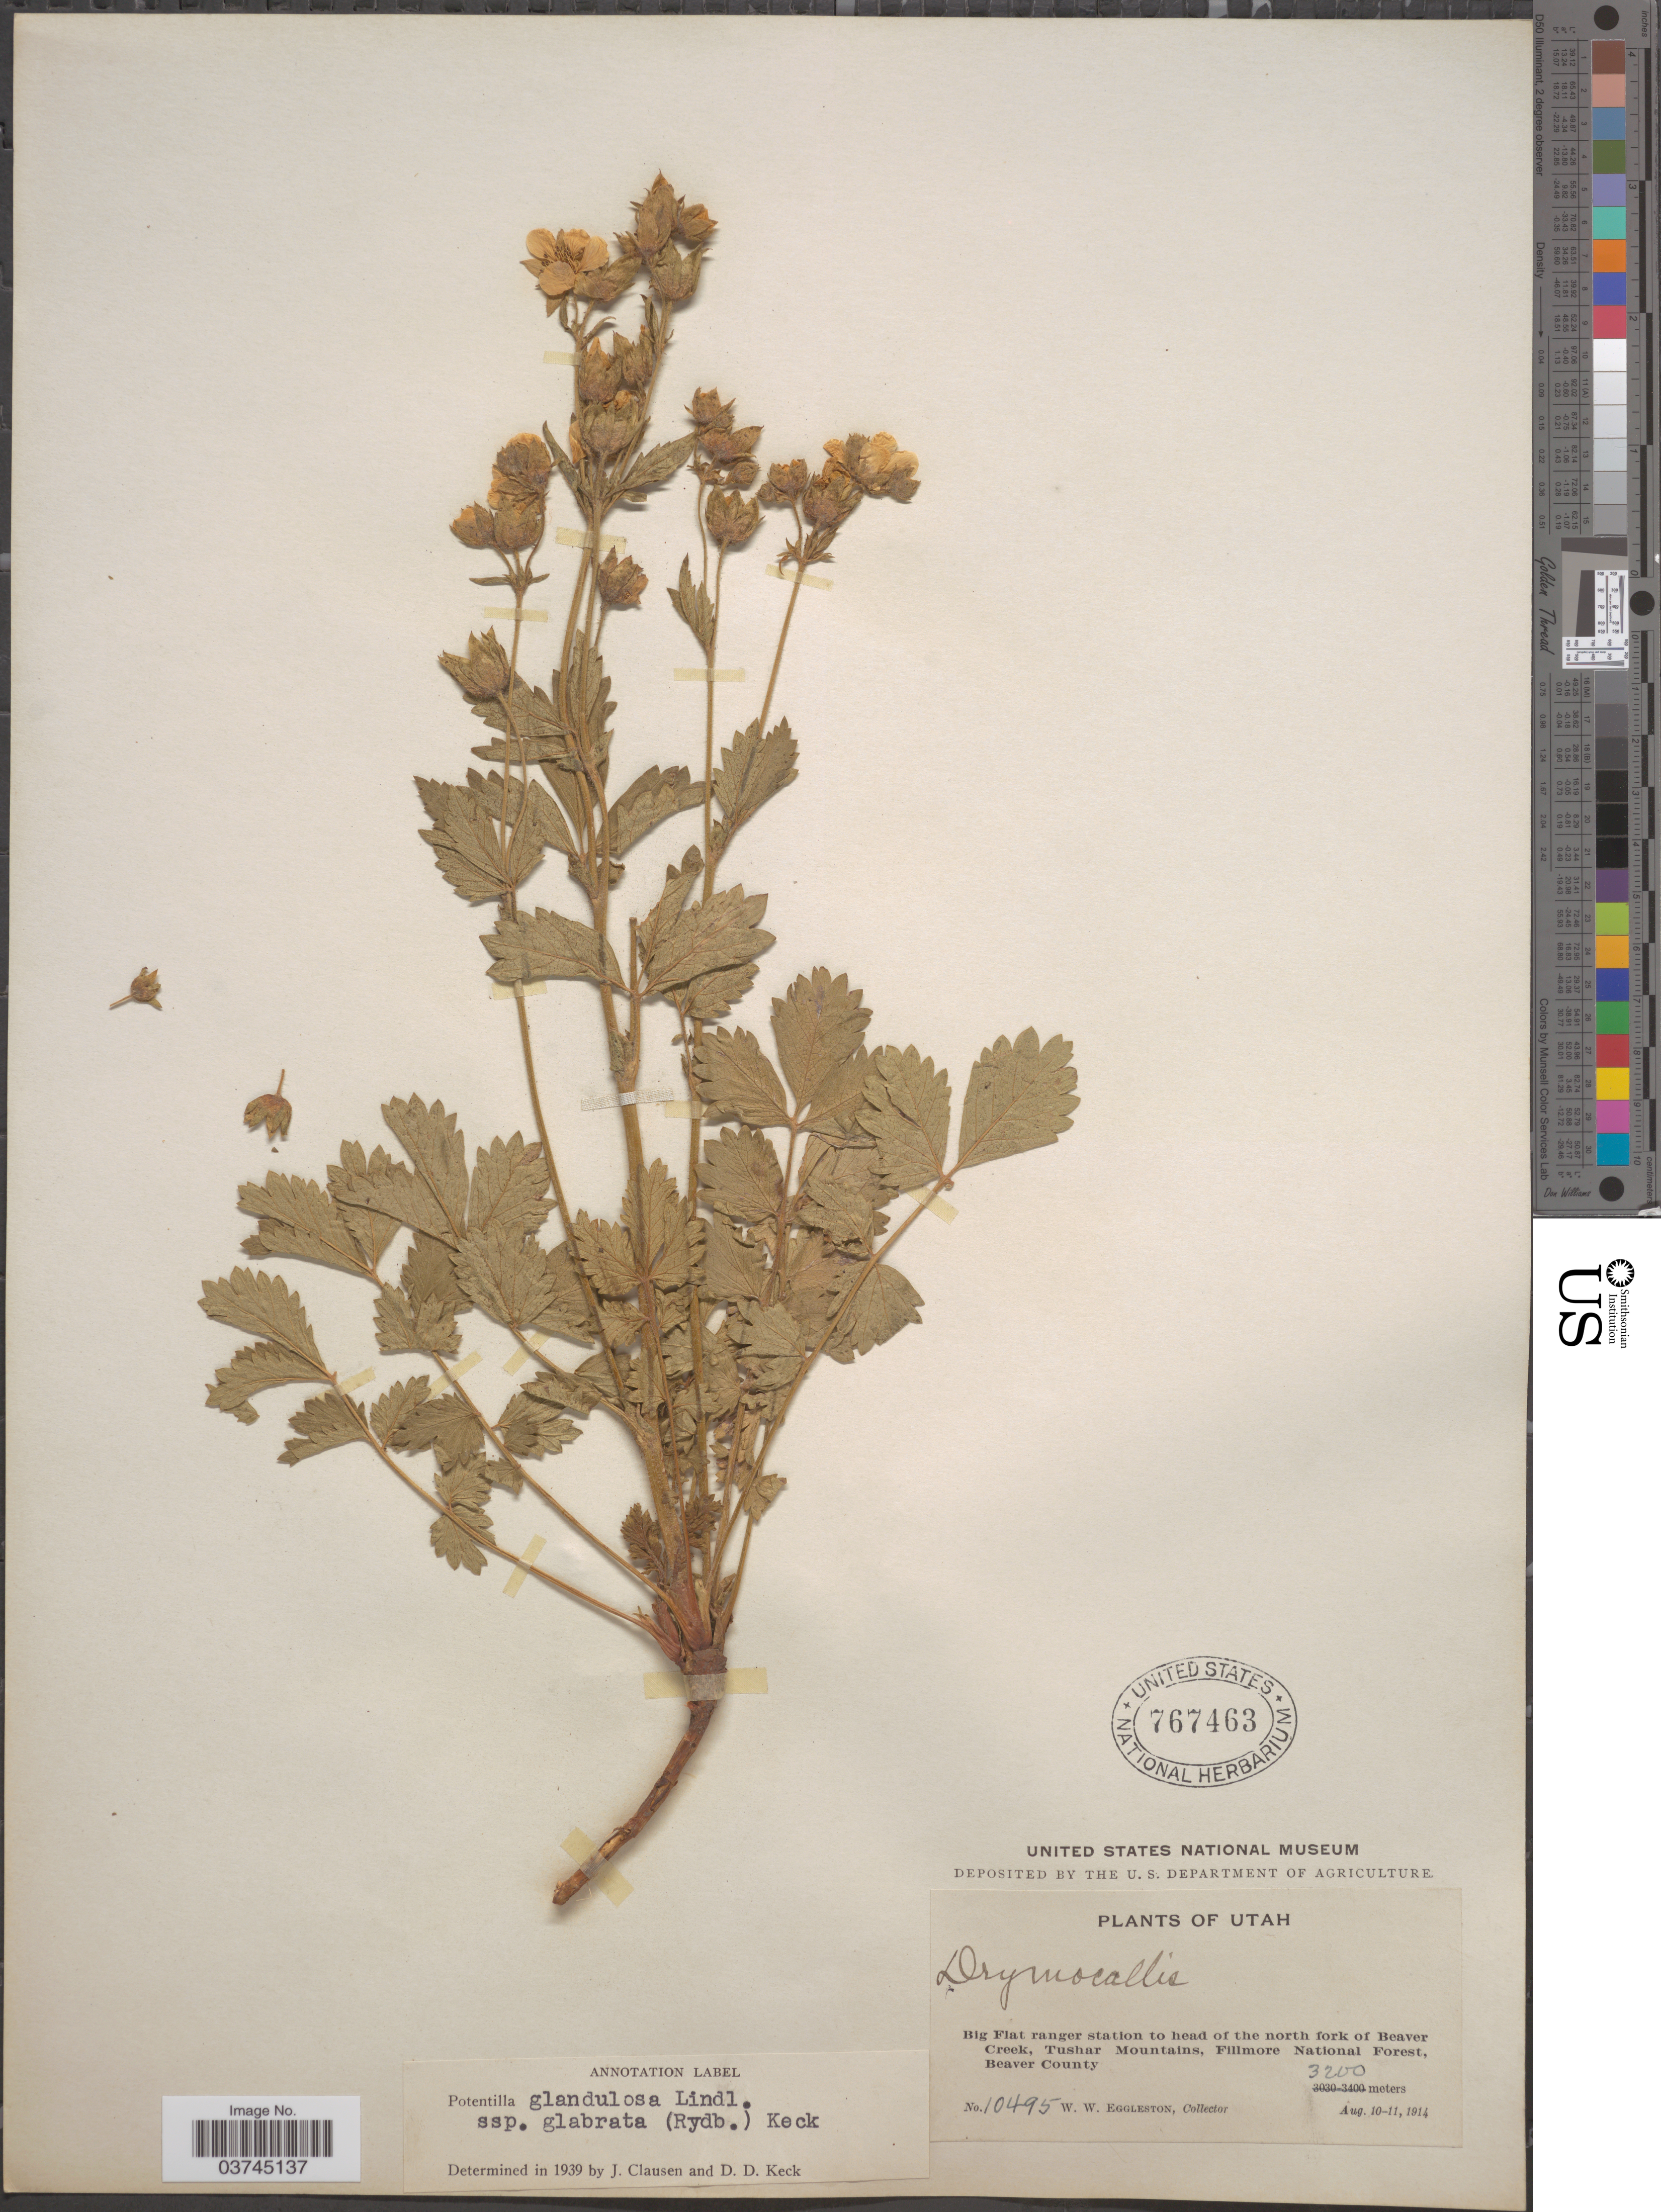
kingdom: Plantae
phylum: Tracheophyta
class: Magnoliopsida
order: Rosales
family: Rosaceae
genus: Drymocallis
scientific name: Drymocallis glabrata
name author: Rydb.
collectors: W. W. Eggleston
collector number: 10495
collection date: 1914-08-10/1914-08-11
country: United States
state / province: Utah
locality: Big Flat ranger station to head of the north fork of Beaver Creek, Tushar Mountains, Fillmore National Forest, Beaver County.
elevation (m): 3200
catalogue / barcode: US 767463